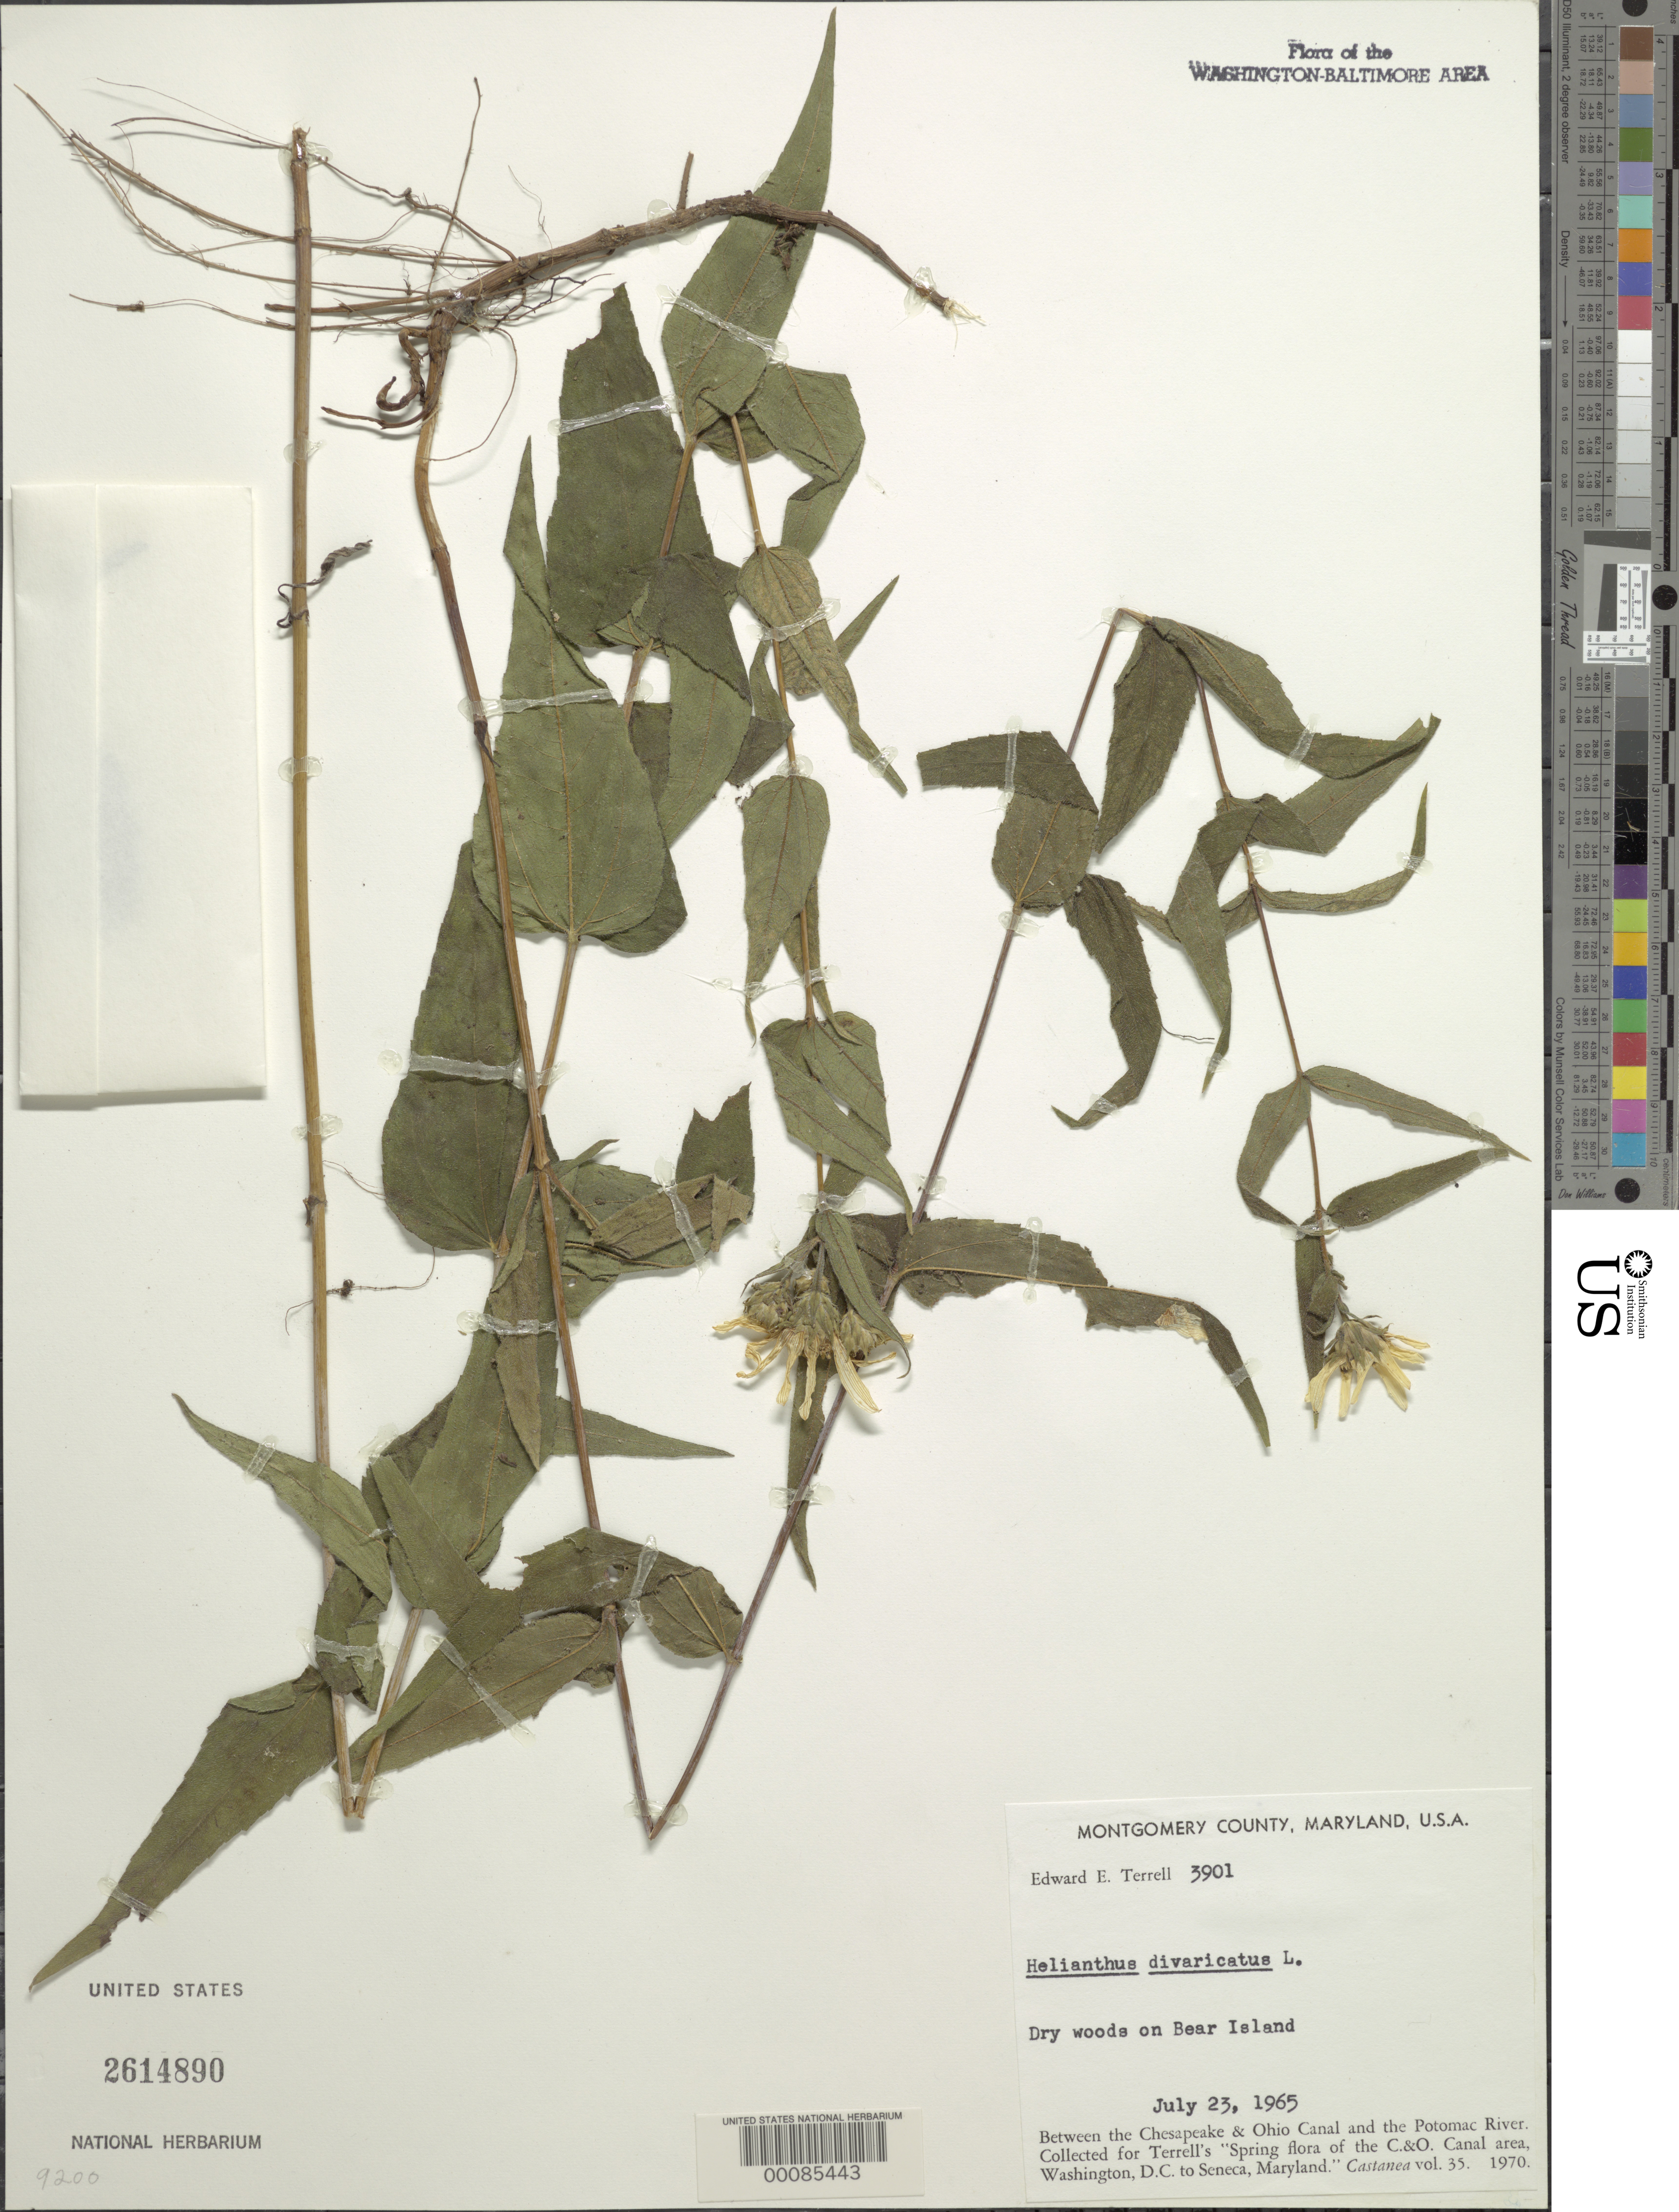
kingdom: Plantae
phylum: Tracheophyta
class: Magnoliopsida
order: Asterales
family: Asteraceae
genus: Helianthus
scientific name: Helianthus divaricatus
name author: L.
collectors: E. E. Terrell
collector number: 3091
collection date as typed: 23 Jul 1965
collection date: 1965-07-23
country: United States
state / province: Maryland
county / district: Montgomery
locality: Bear Island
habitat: Dry woods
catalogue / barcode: US 2614890